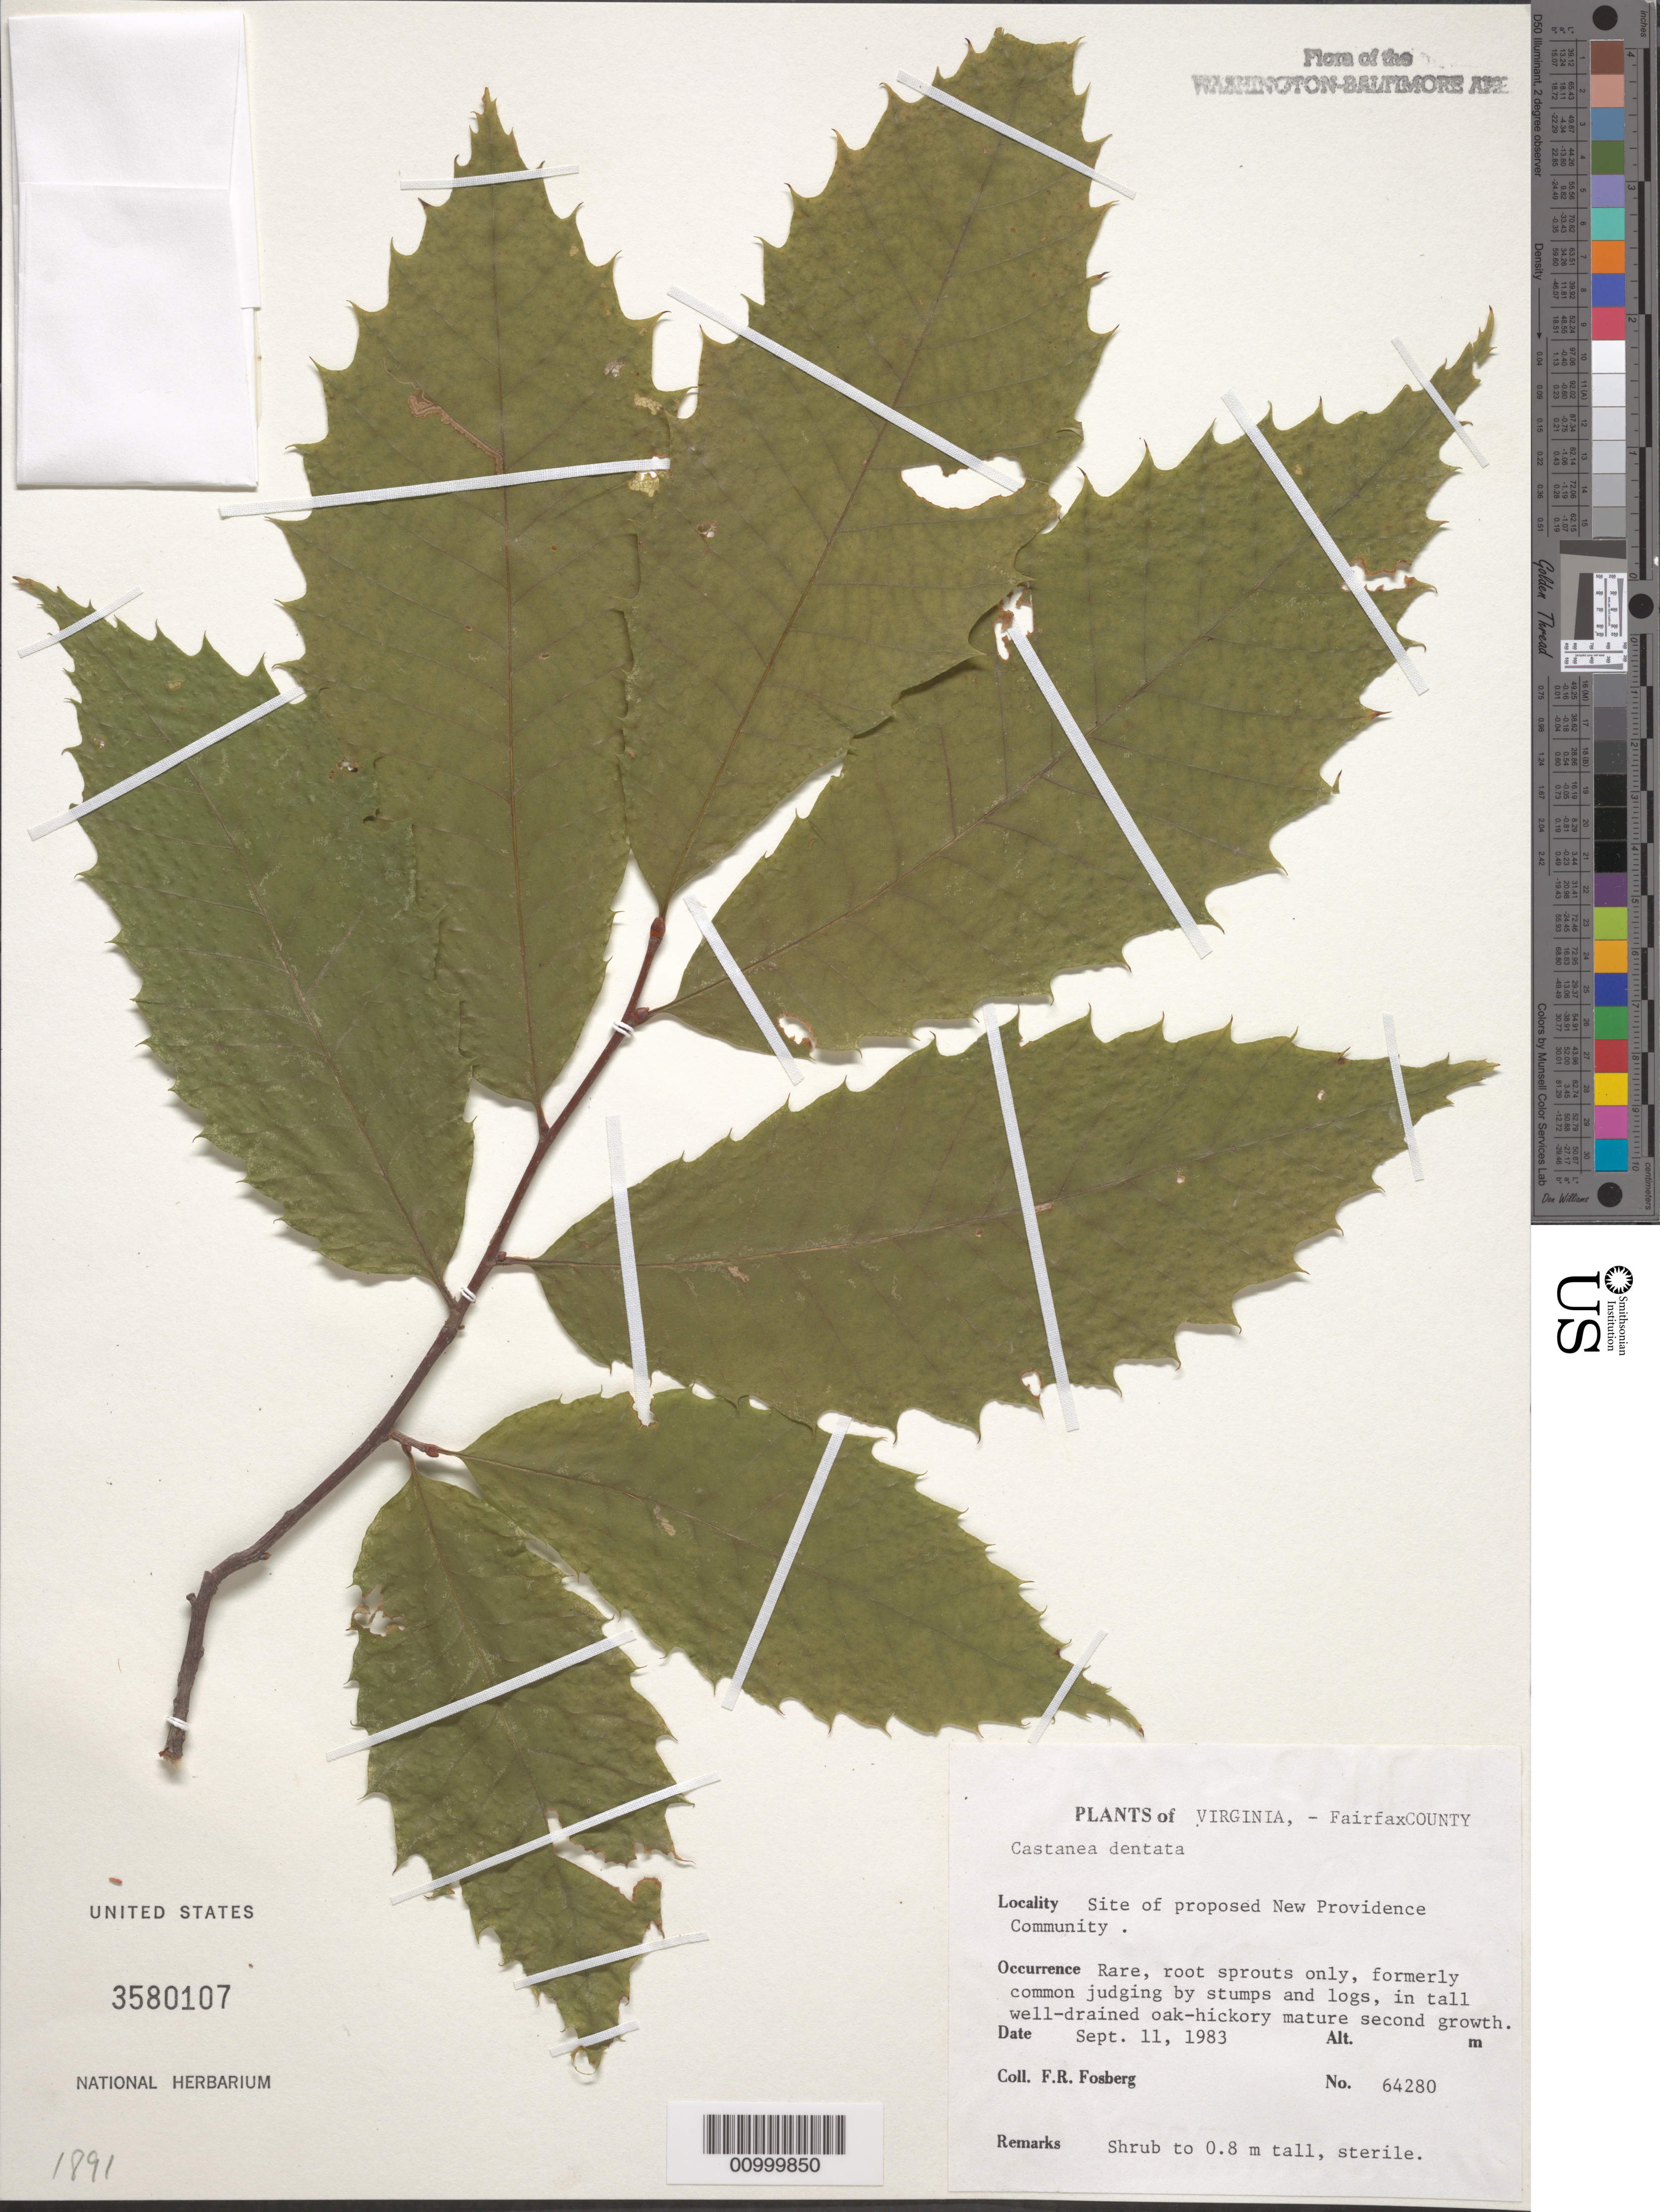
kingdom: Plantae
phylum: Tracheophyta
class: Magnoliopsida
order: Fagales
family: Fagaceae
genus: Castanea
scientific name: Castanea dentata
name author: (Marshall) Borkh.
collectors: F. R. Fosberg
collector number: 64280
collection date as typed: Sept. 11, 1983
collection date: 1983-09-11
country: United States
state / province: Virginia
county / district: Fairfax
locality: Site of proposed New Providence Community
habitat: in tall well-drained oak-hickory mature second growth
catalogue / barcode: US 3580107